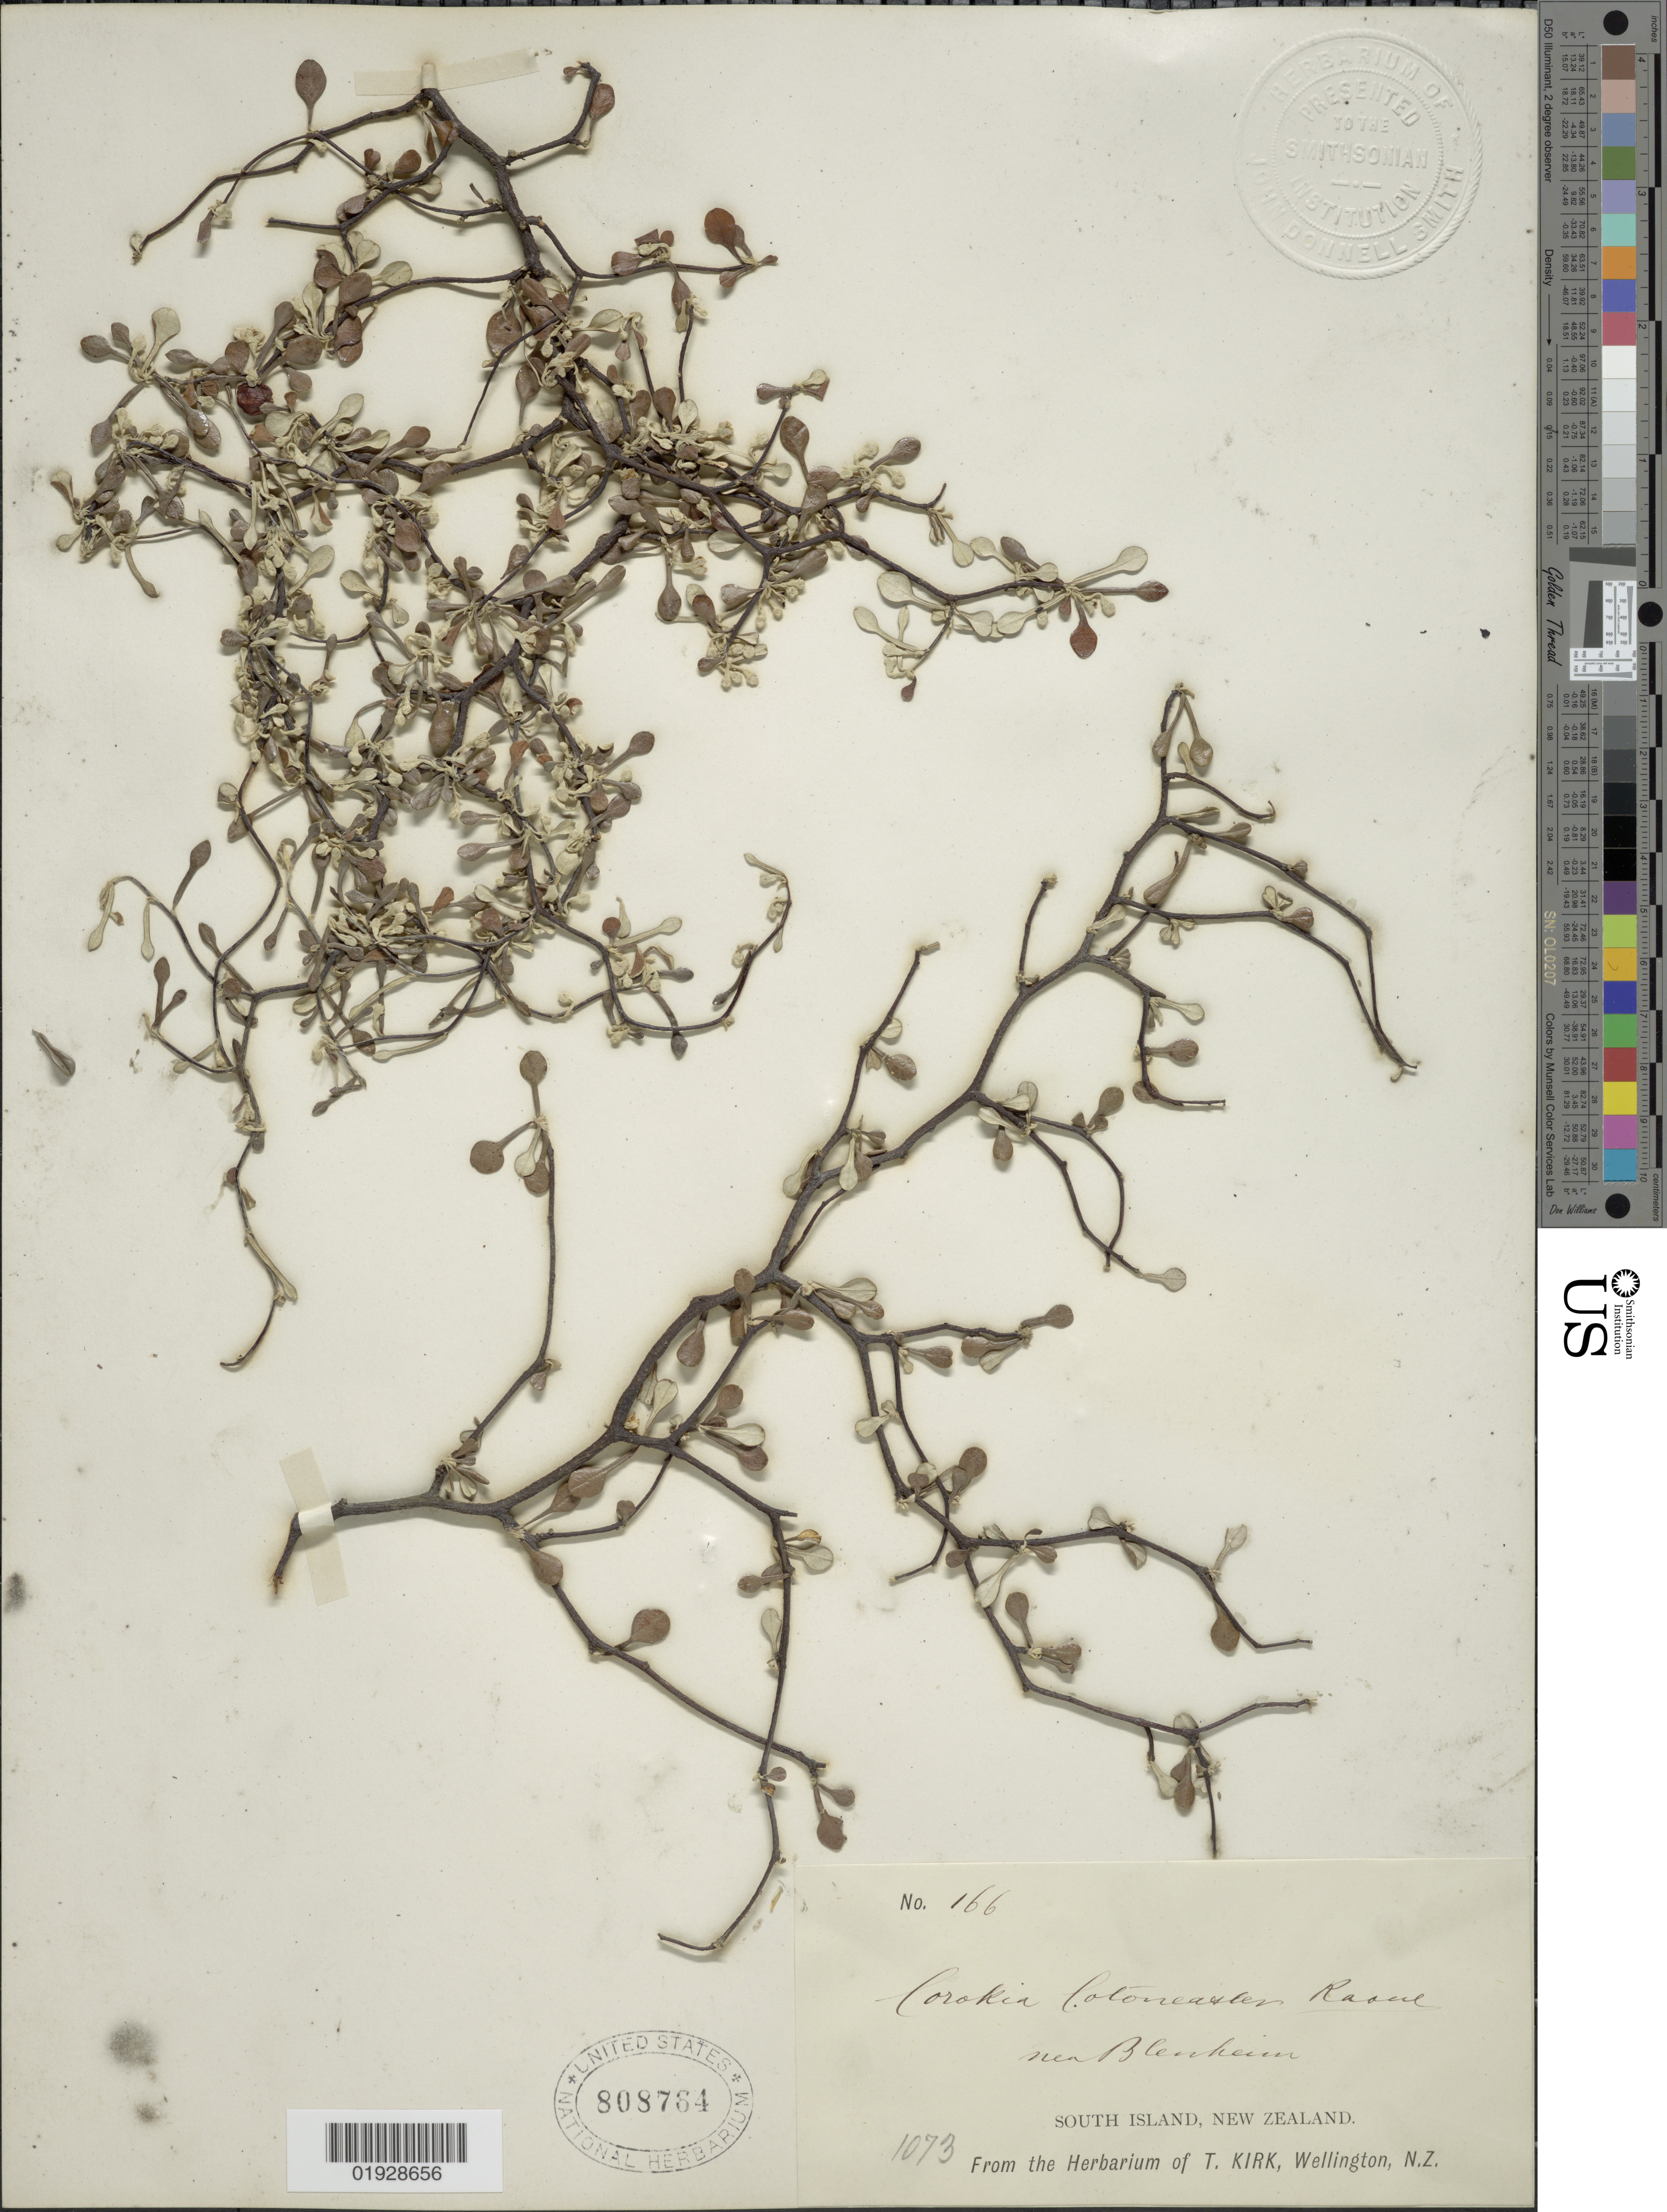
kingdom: Plantae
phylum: Tracheophyta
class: Magnoliopsida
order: Asterales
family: Argophyllaceae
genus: Corokia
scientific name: Corokia cotoneaster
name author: Raoul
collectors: ex herb. T. Kirk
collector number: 166/1073?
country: New Zealand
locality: South Island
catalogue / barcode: US 808764